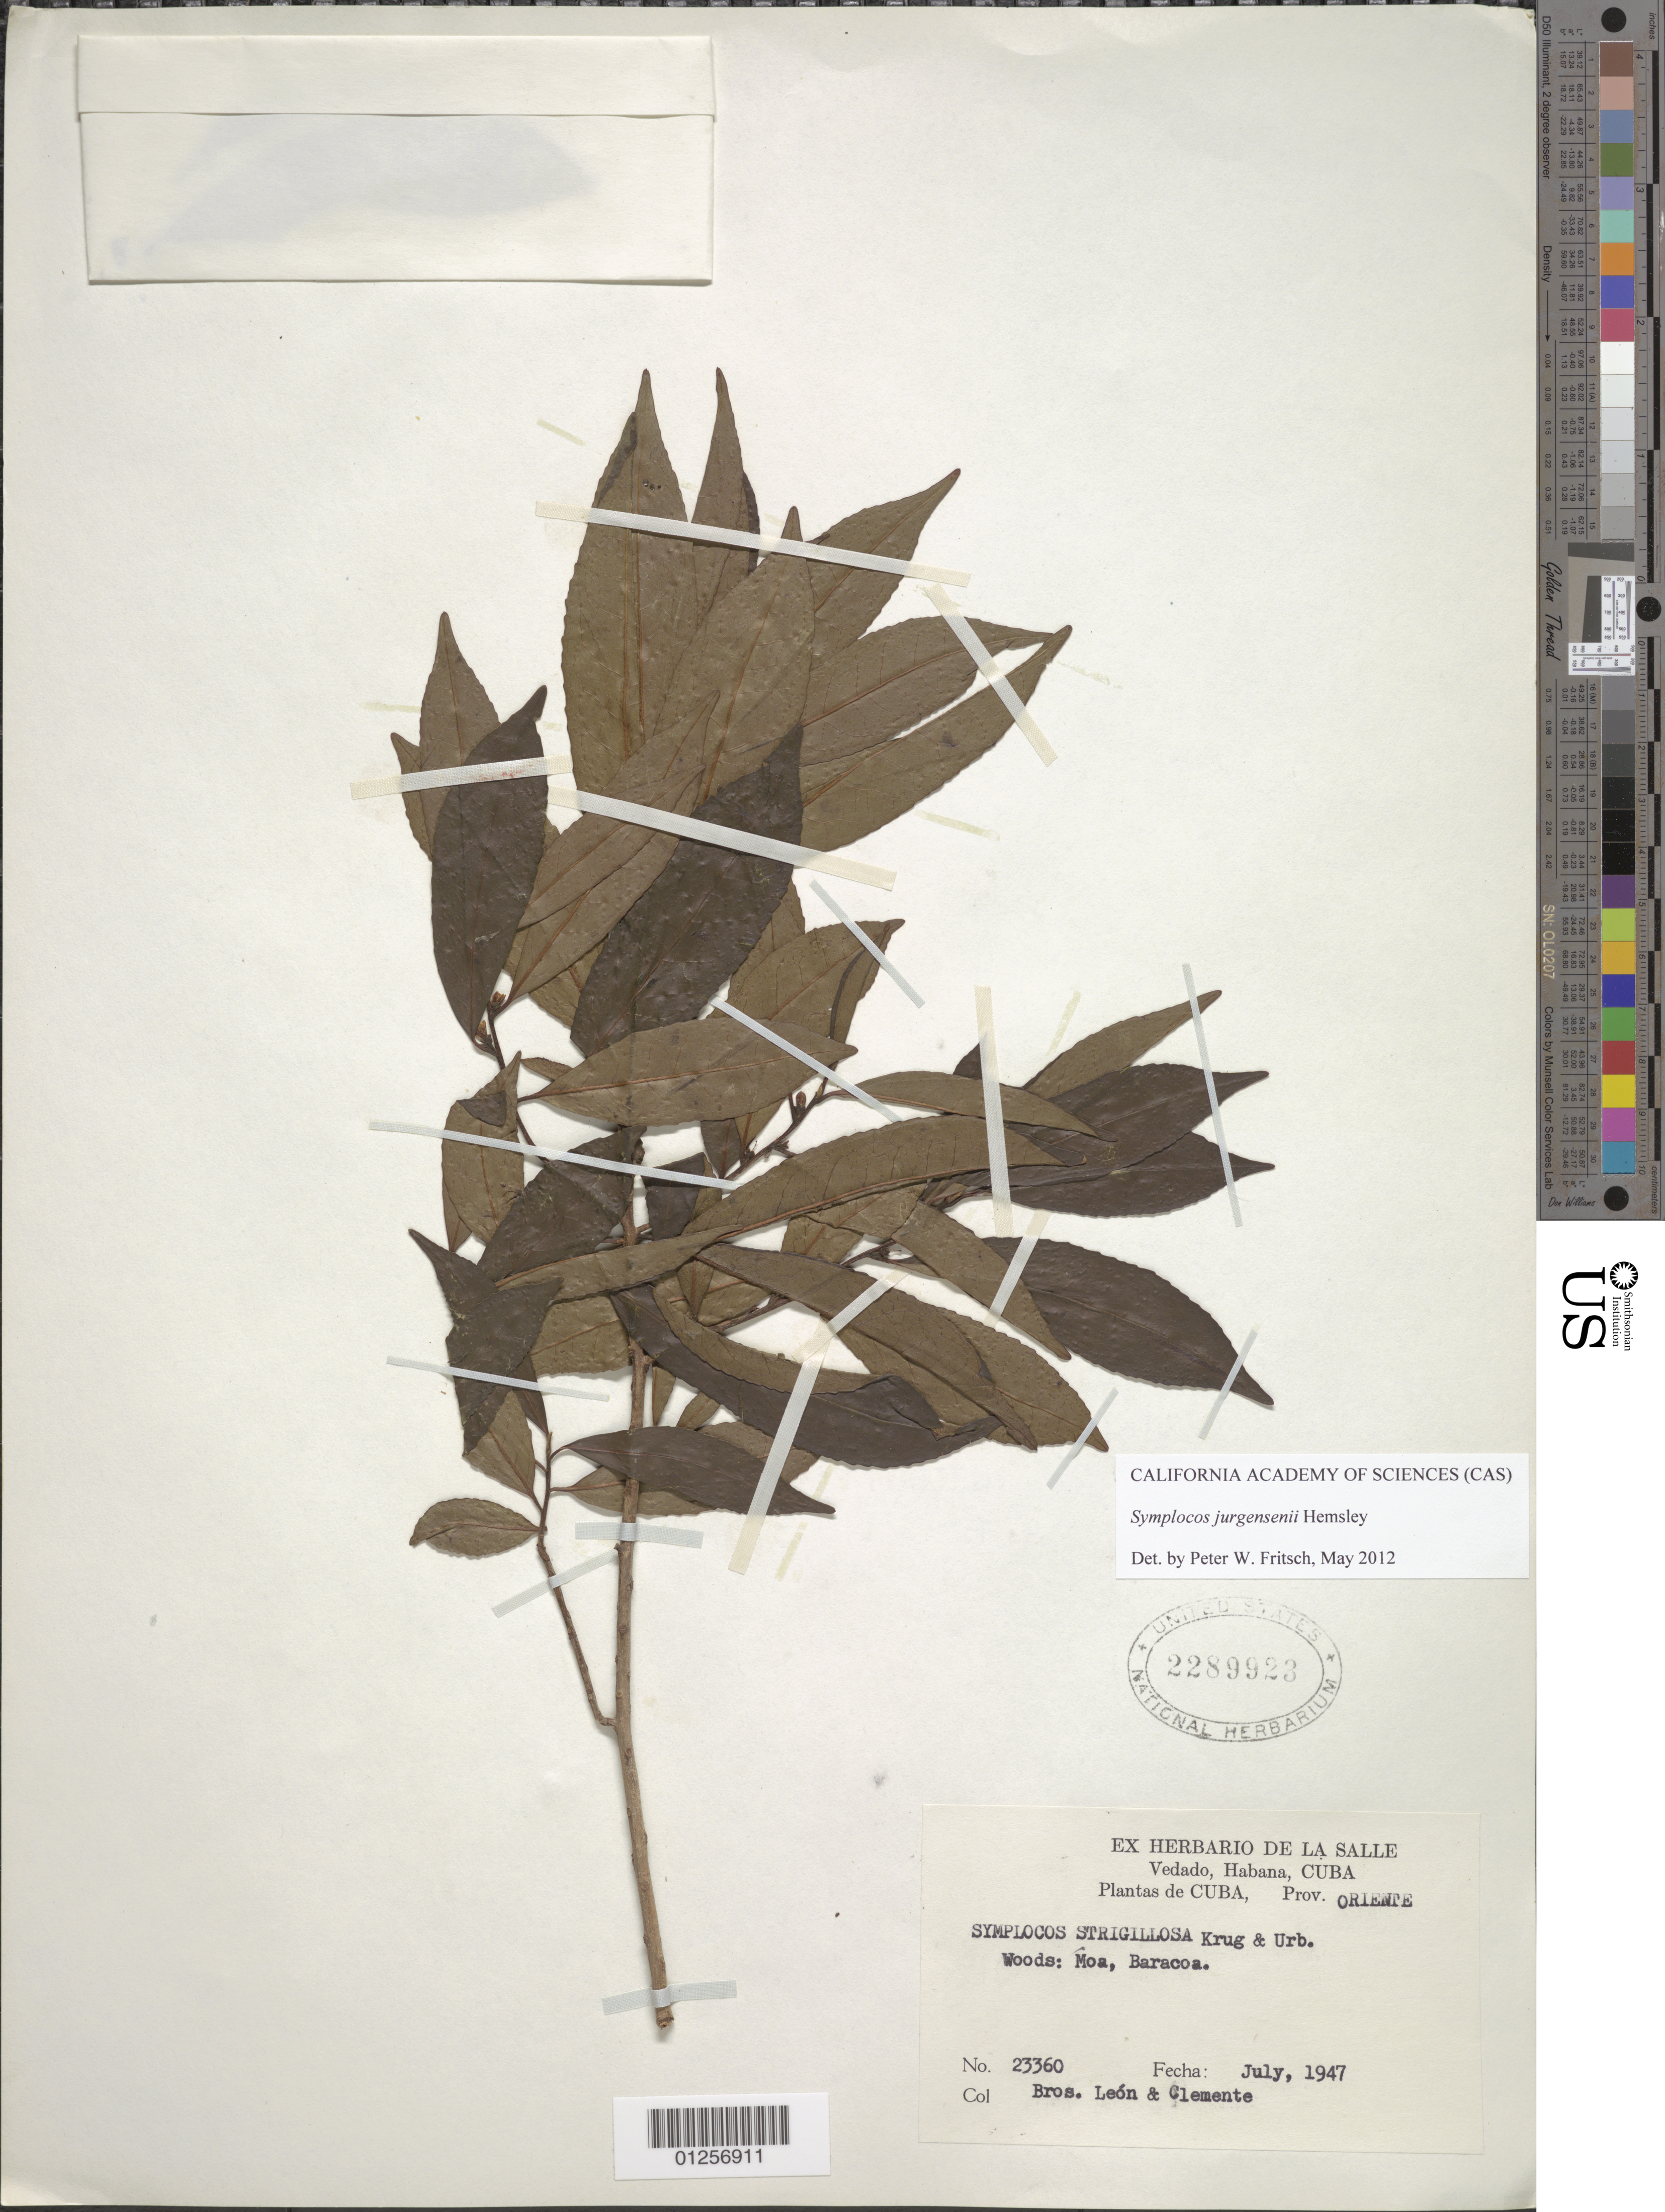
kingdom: Plantae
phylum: Tracheophyta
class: Magnoliopsida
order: Ericales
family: Symplocaceae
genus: Symplocos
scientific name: Symplocos jurgensenii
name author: Hemsl.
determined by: Fritsch, Peter W.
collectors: Bro. León & Bro. Clemente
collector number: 23360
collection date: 1947-07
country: Cuba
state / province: Holguín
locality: Moa, Baracoa.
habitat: Woods.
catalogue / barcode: US 2289923